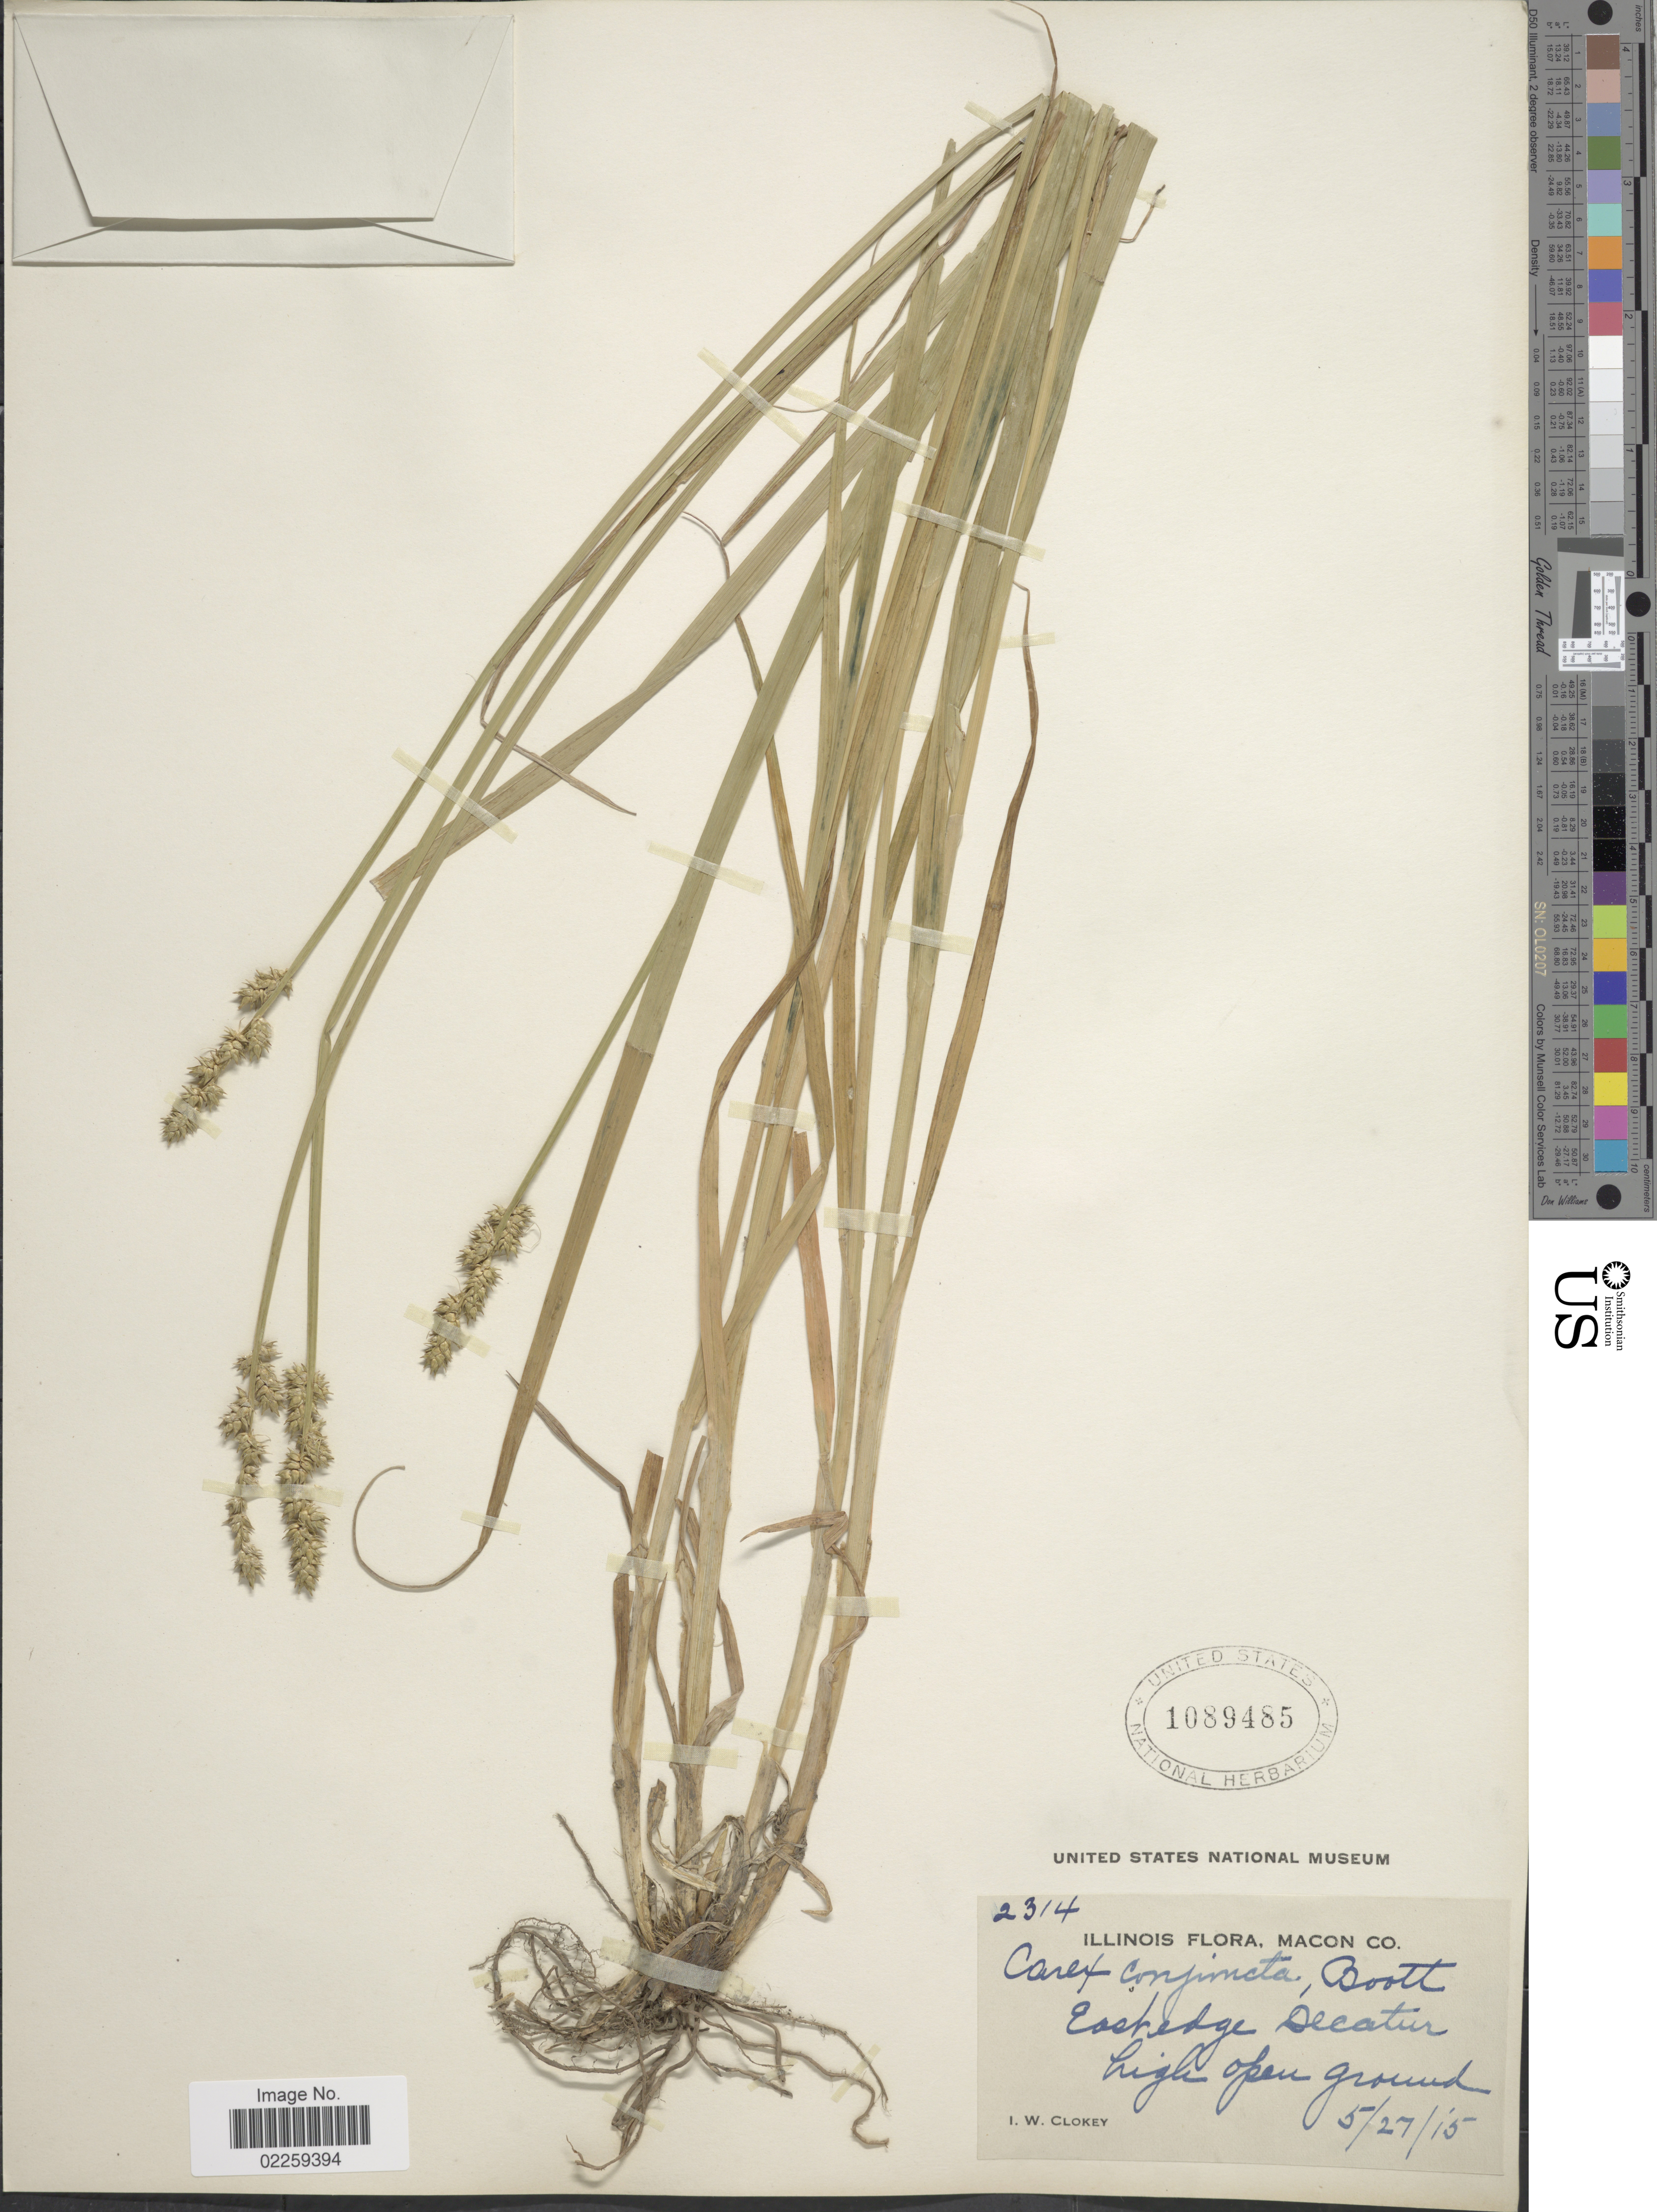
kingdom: Plantae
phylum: Tracheophyta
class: Liliopsida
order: Poales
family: Cyperaceae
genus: Carex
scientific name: Carex conjuncta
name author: Boott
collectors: I. W. Clokey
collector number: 2314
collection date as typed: Transcribed d/m/y: 27/5/15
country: United States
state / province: Illinois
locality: Macon Co. East edge, Decatur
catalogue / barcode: US 1089485